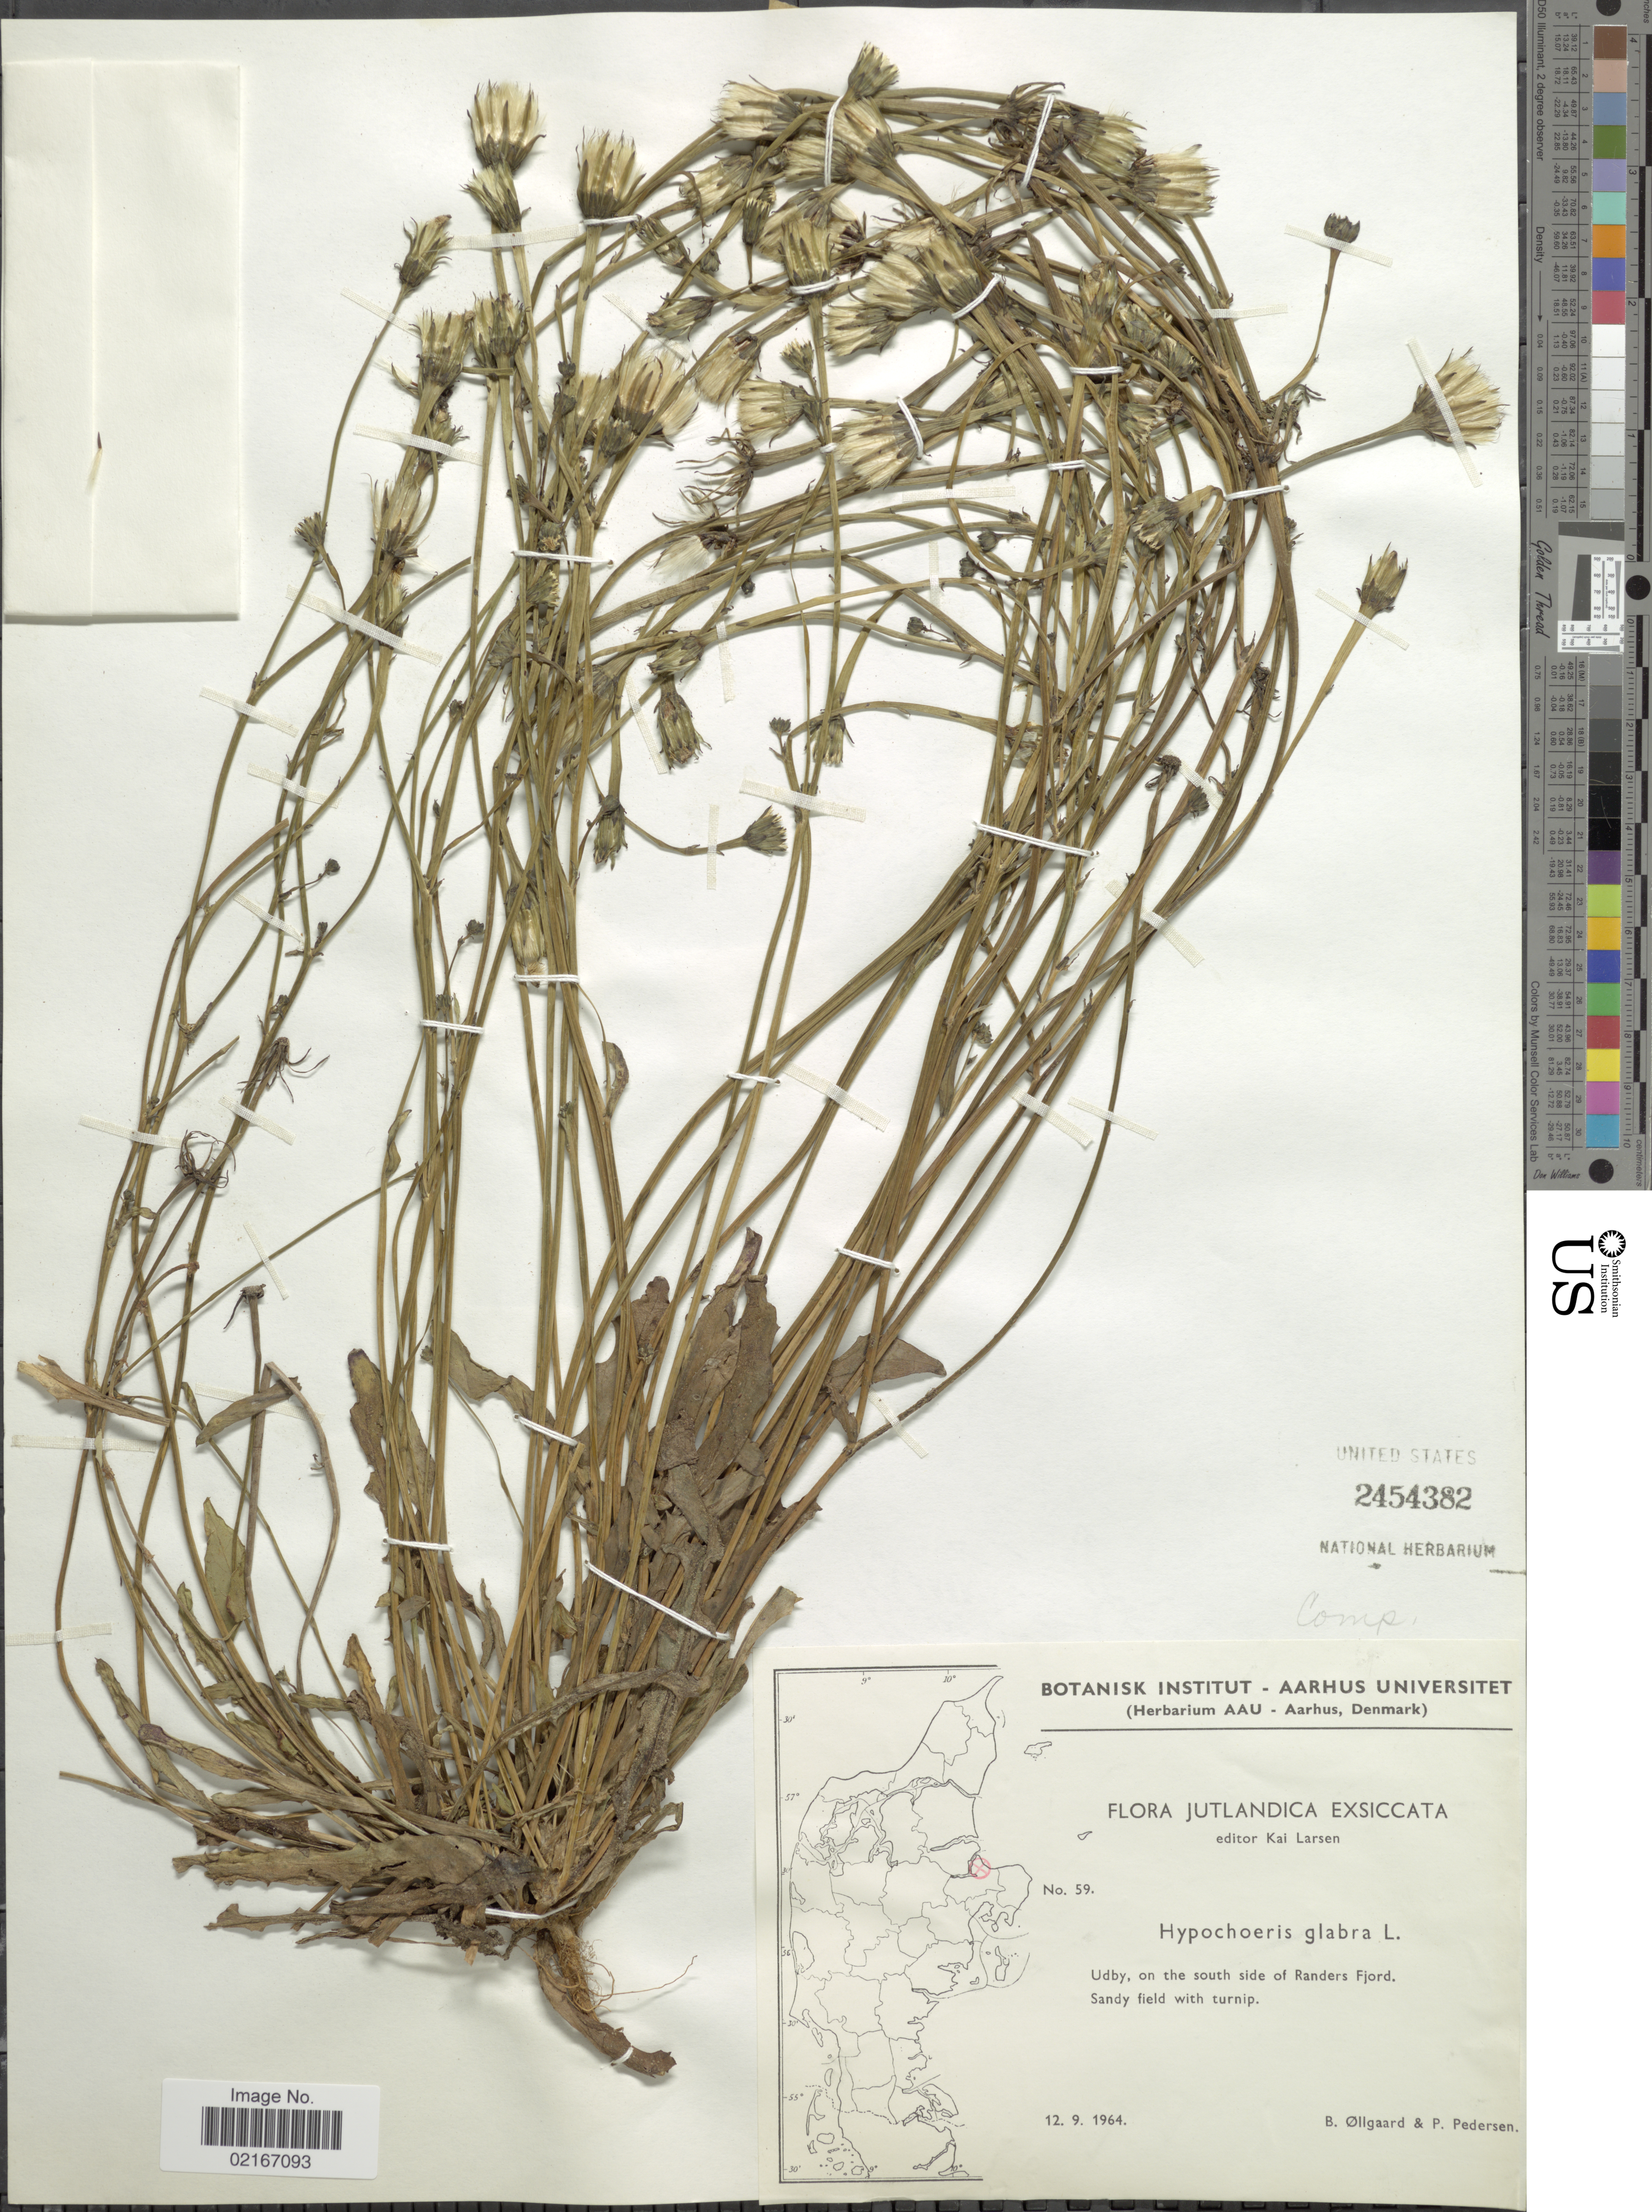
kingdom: Plantae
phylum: Tracheophyta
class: Magnoliopsida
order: Asterales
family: Asteraceae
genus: Hypochaeris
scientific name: Hypochaeris glabra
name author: L.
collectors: B. Øllgaard & P. Pedersen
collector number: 59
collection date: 1964-09-12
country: Denmark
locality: Jutlandica, Udby, on the south side of Randers Fjord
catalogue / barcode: US 2454382